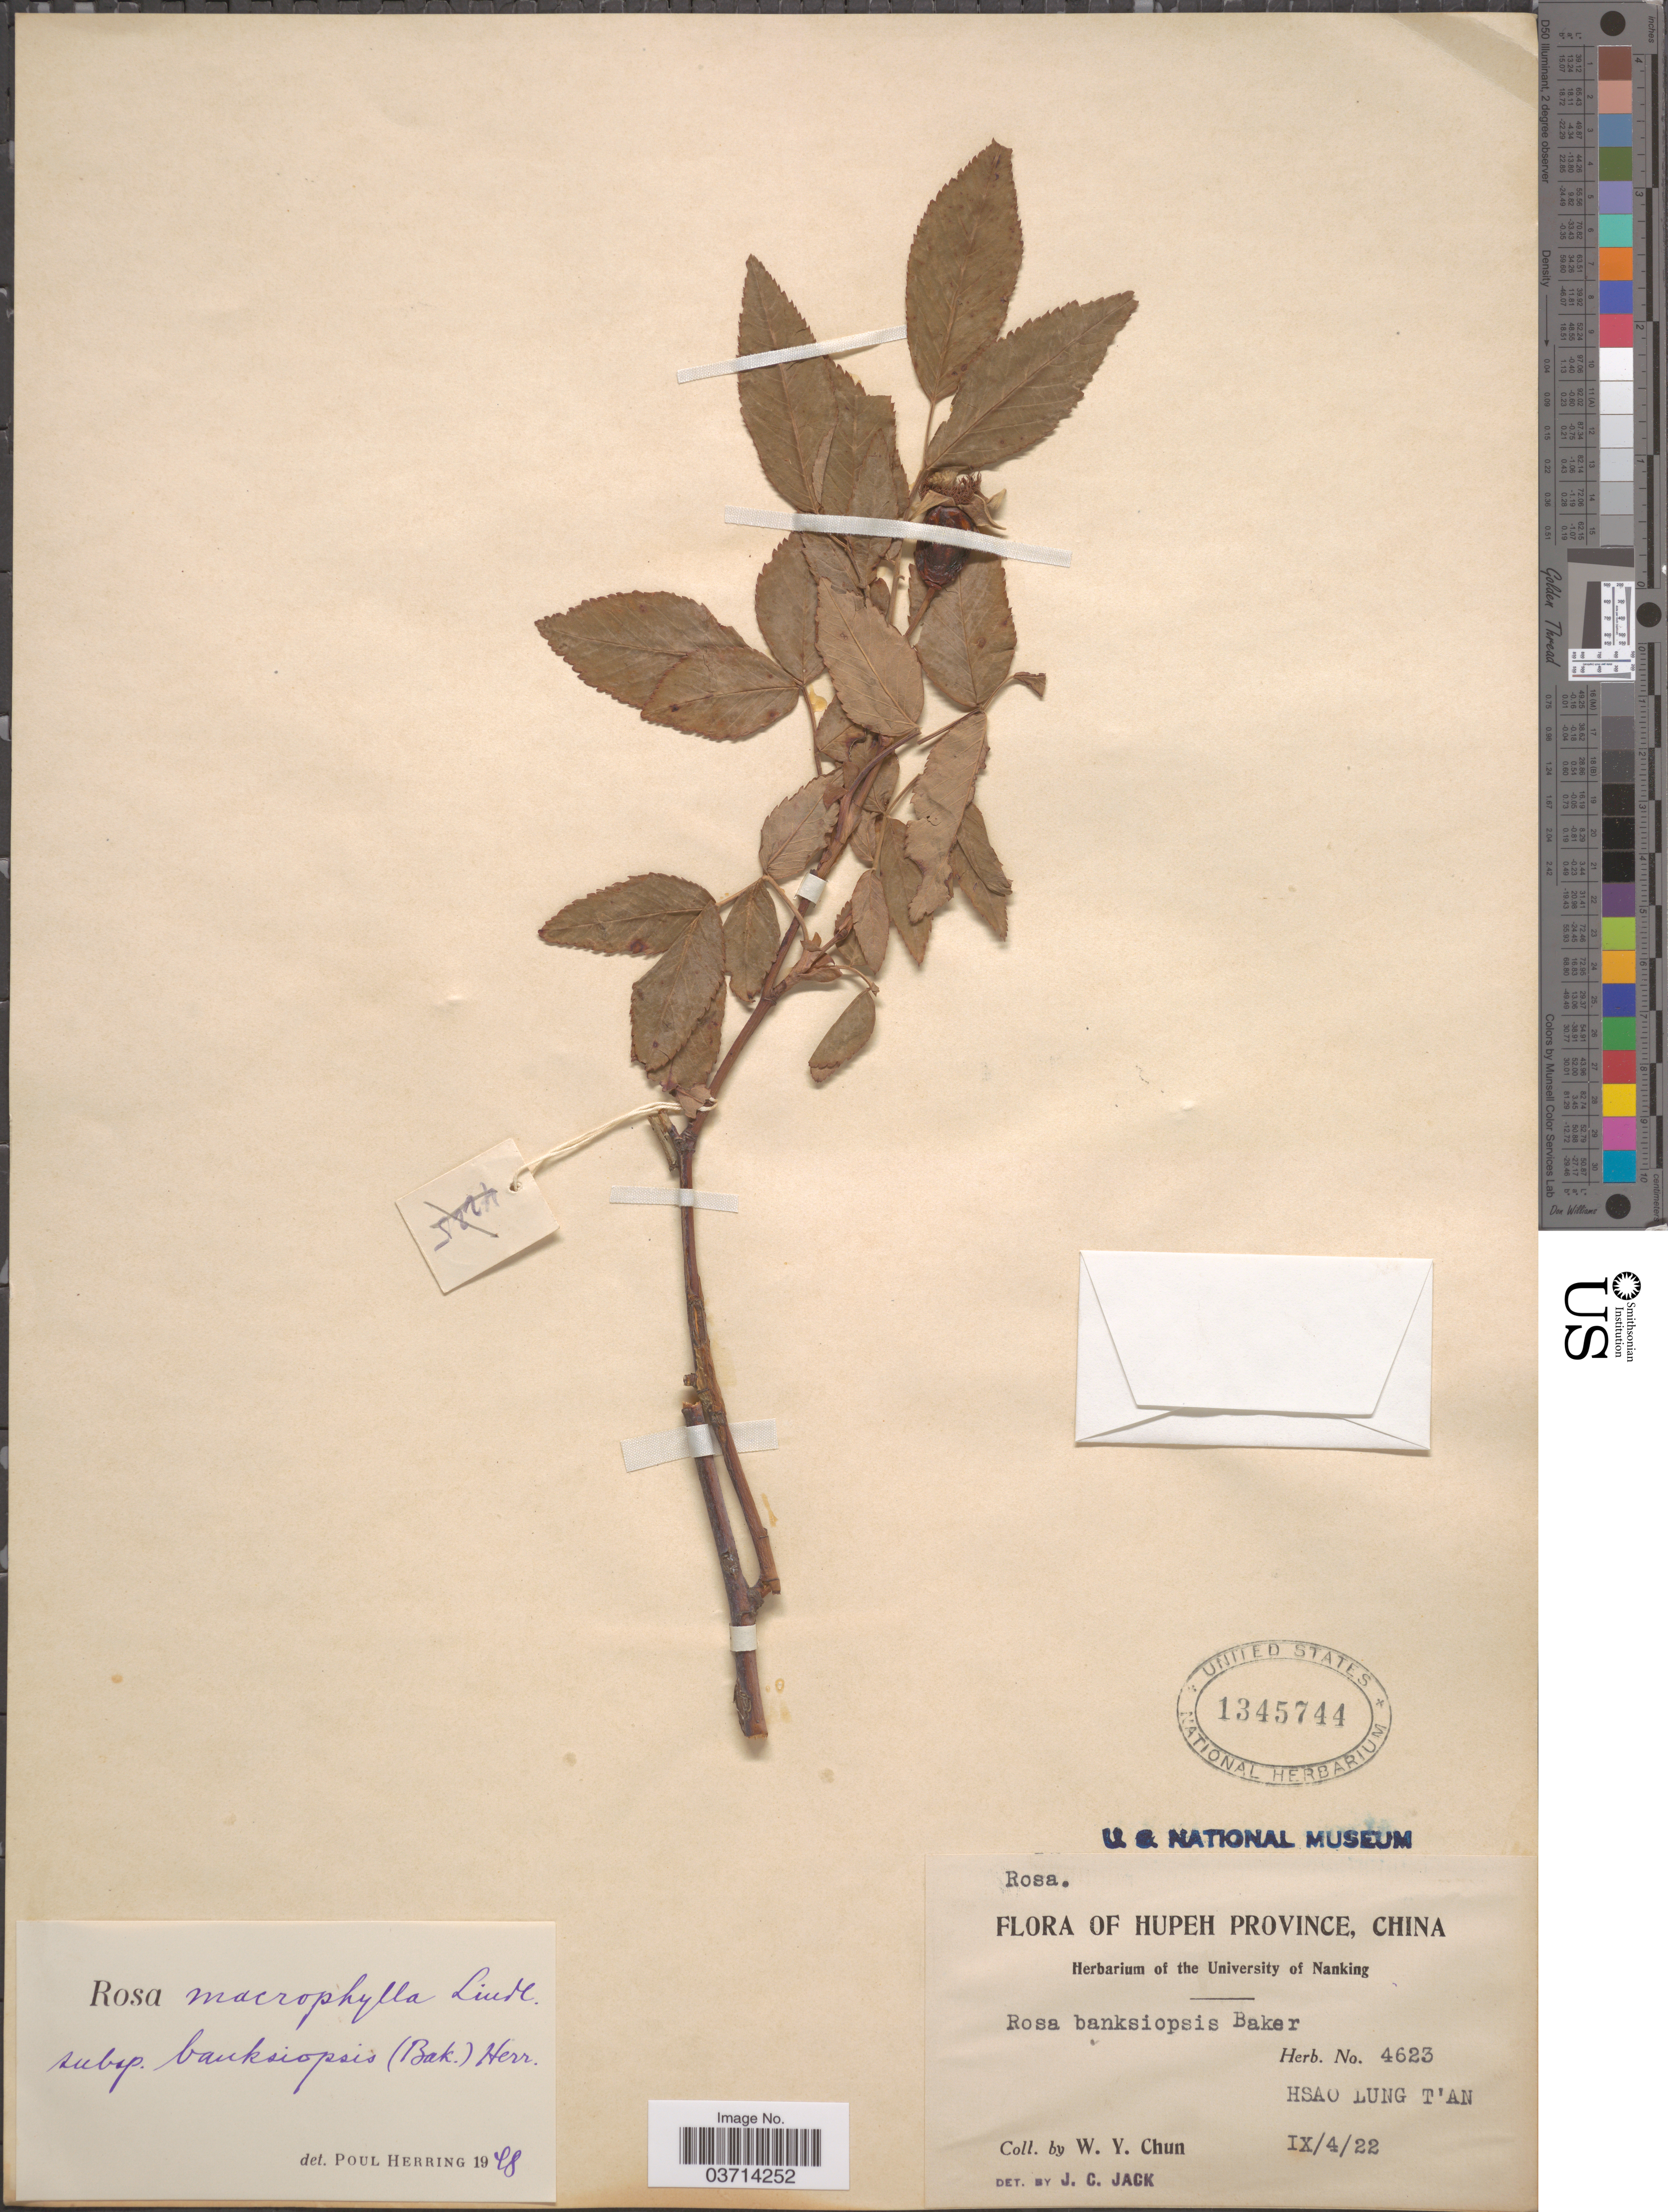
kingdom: Plantae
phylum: Tracheophyta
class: Magnoliopsida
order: Rosales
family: Rosaceae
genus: Rosa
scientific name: Rosa banksiopsis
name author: Baker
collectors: W. Y. Chun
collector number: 4623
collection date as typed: Transcribed d/m/y: 4/9/22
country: China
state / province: Hubei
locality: Hupeh Province. Hsao Lung T'An.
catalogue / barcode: US 1345744